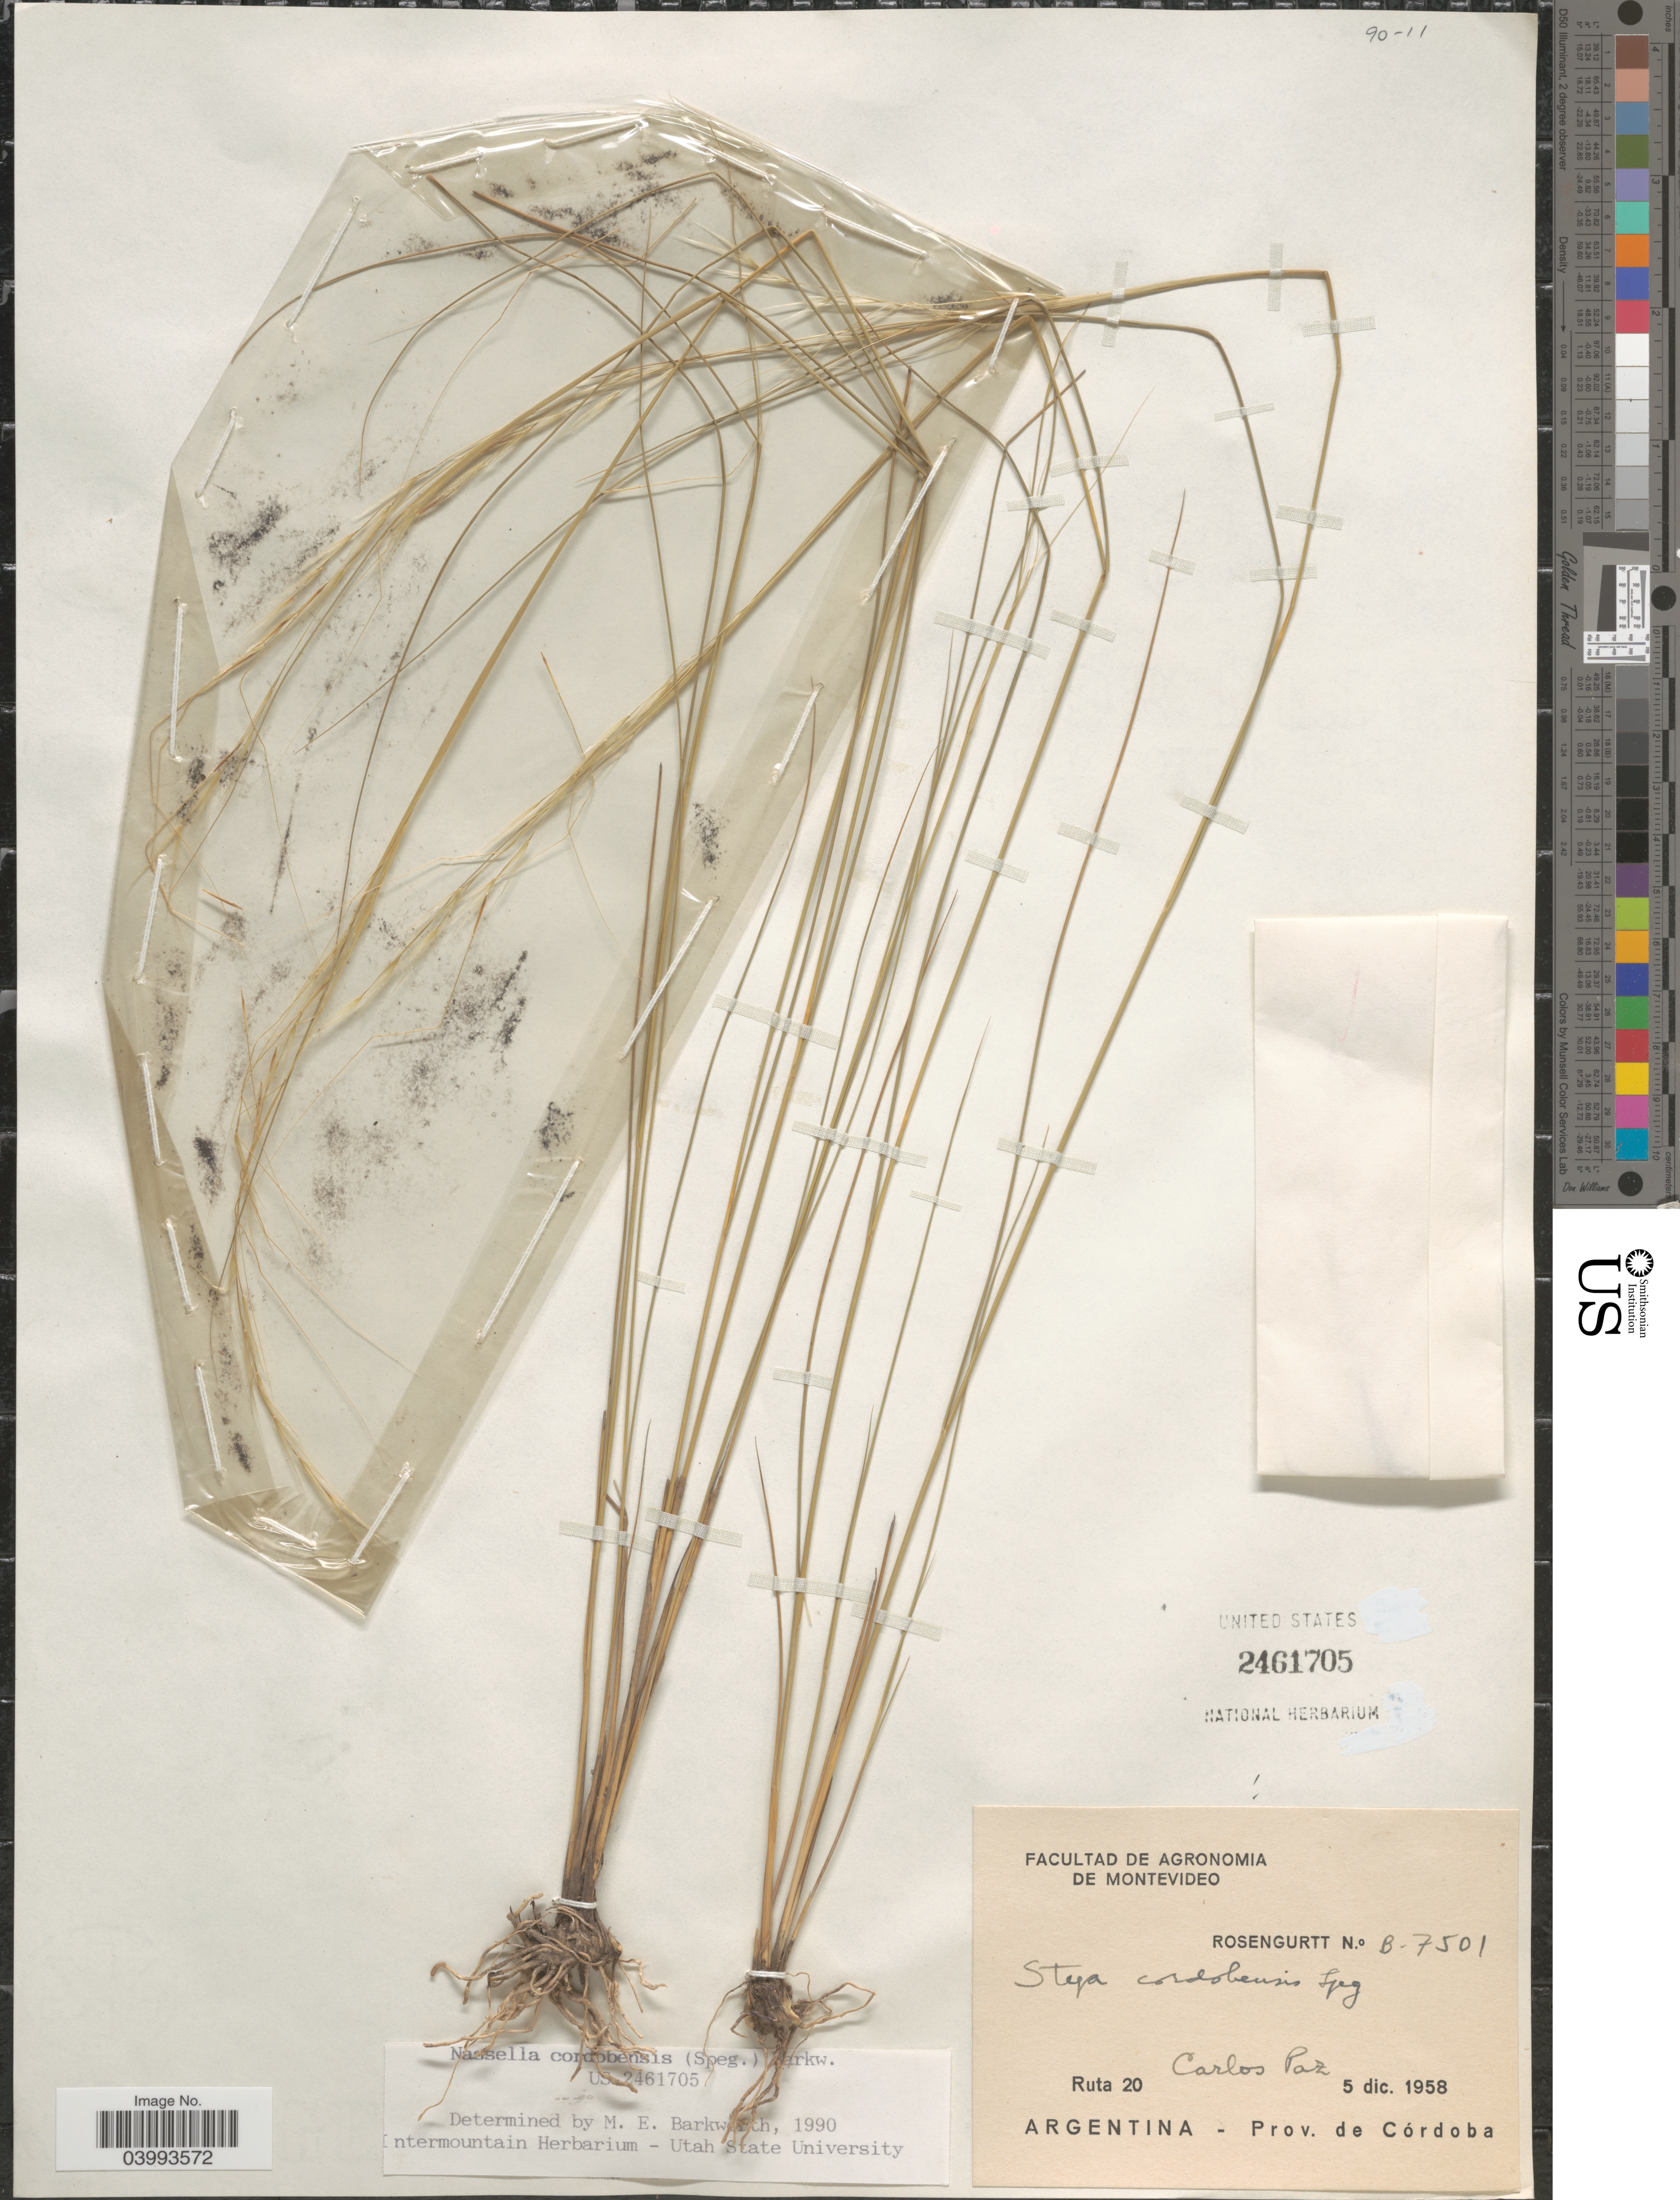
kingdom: Plantae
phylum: Tracheophyta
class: Liliopsida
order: Poales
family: Poaceae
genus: Nassella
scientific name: Nassella cordobensis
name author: (Speg.) Barkworth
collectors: Rosengurtt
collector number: B-7501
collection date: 1958-12-05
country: Argentina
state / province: Cordoba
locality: Ruta 20 Carlos Paz.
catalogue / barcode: US 2461705